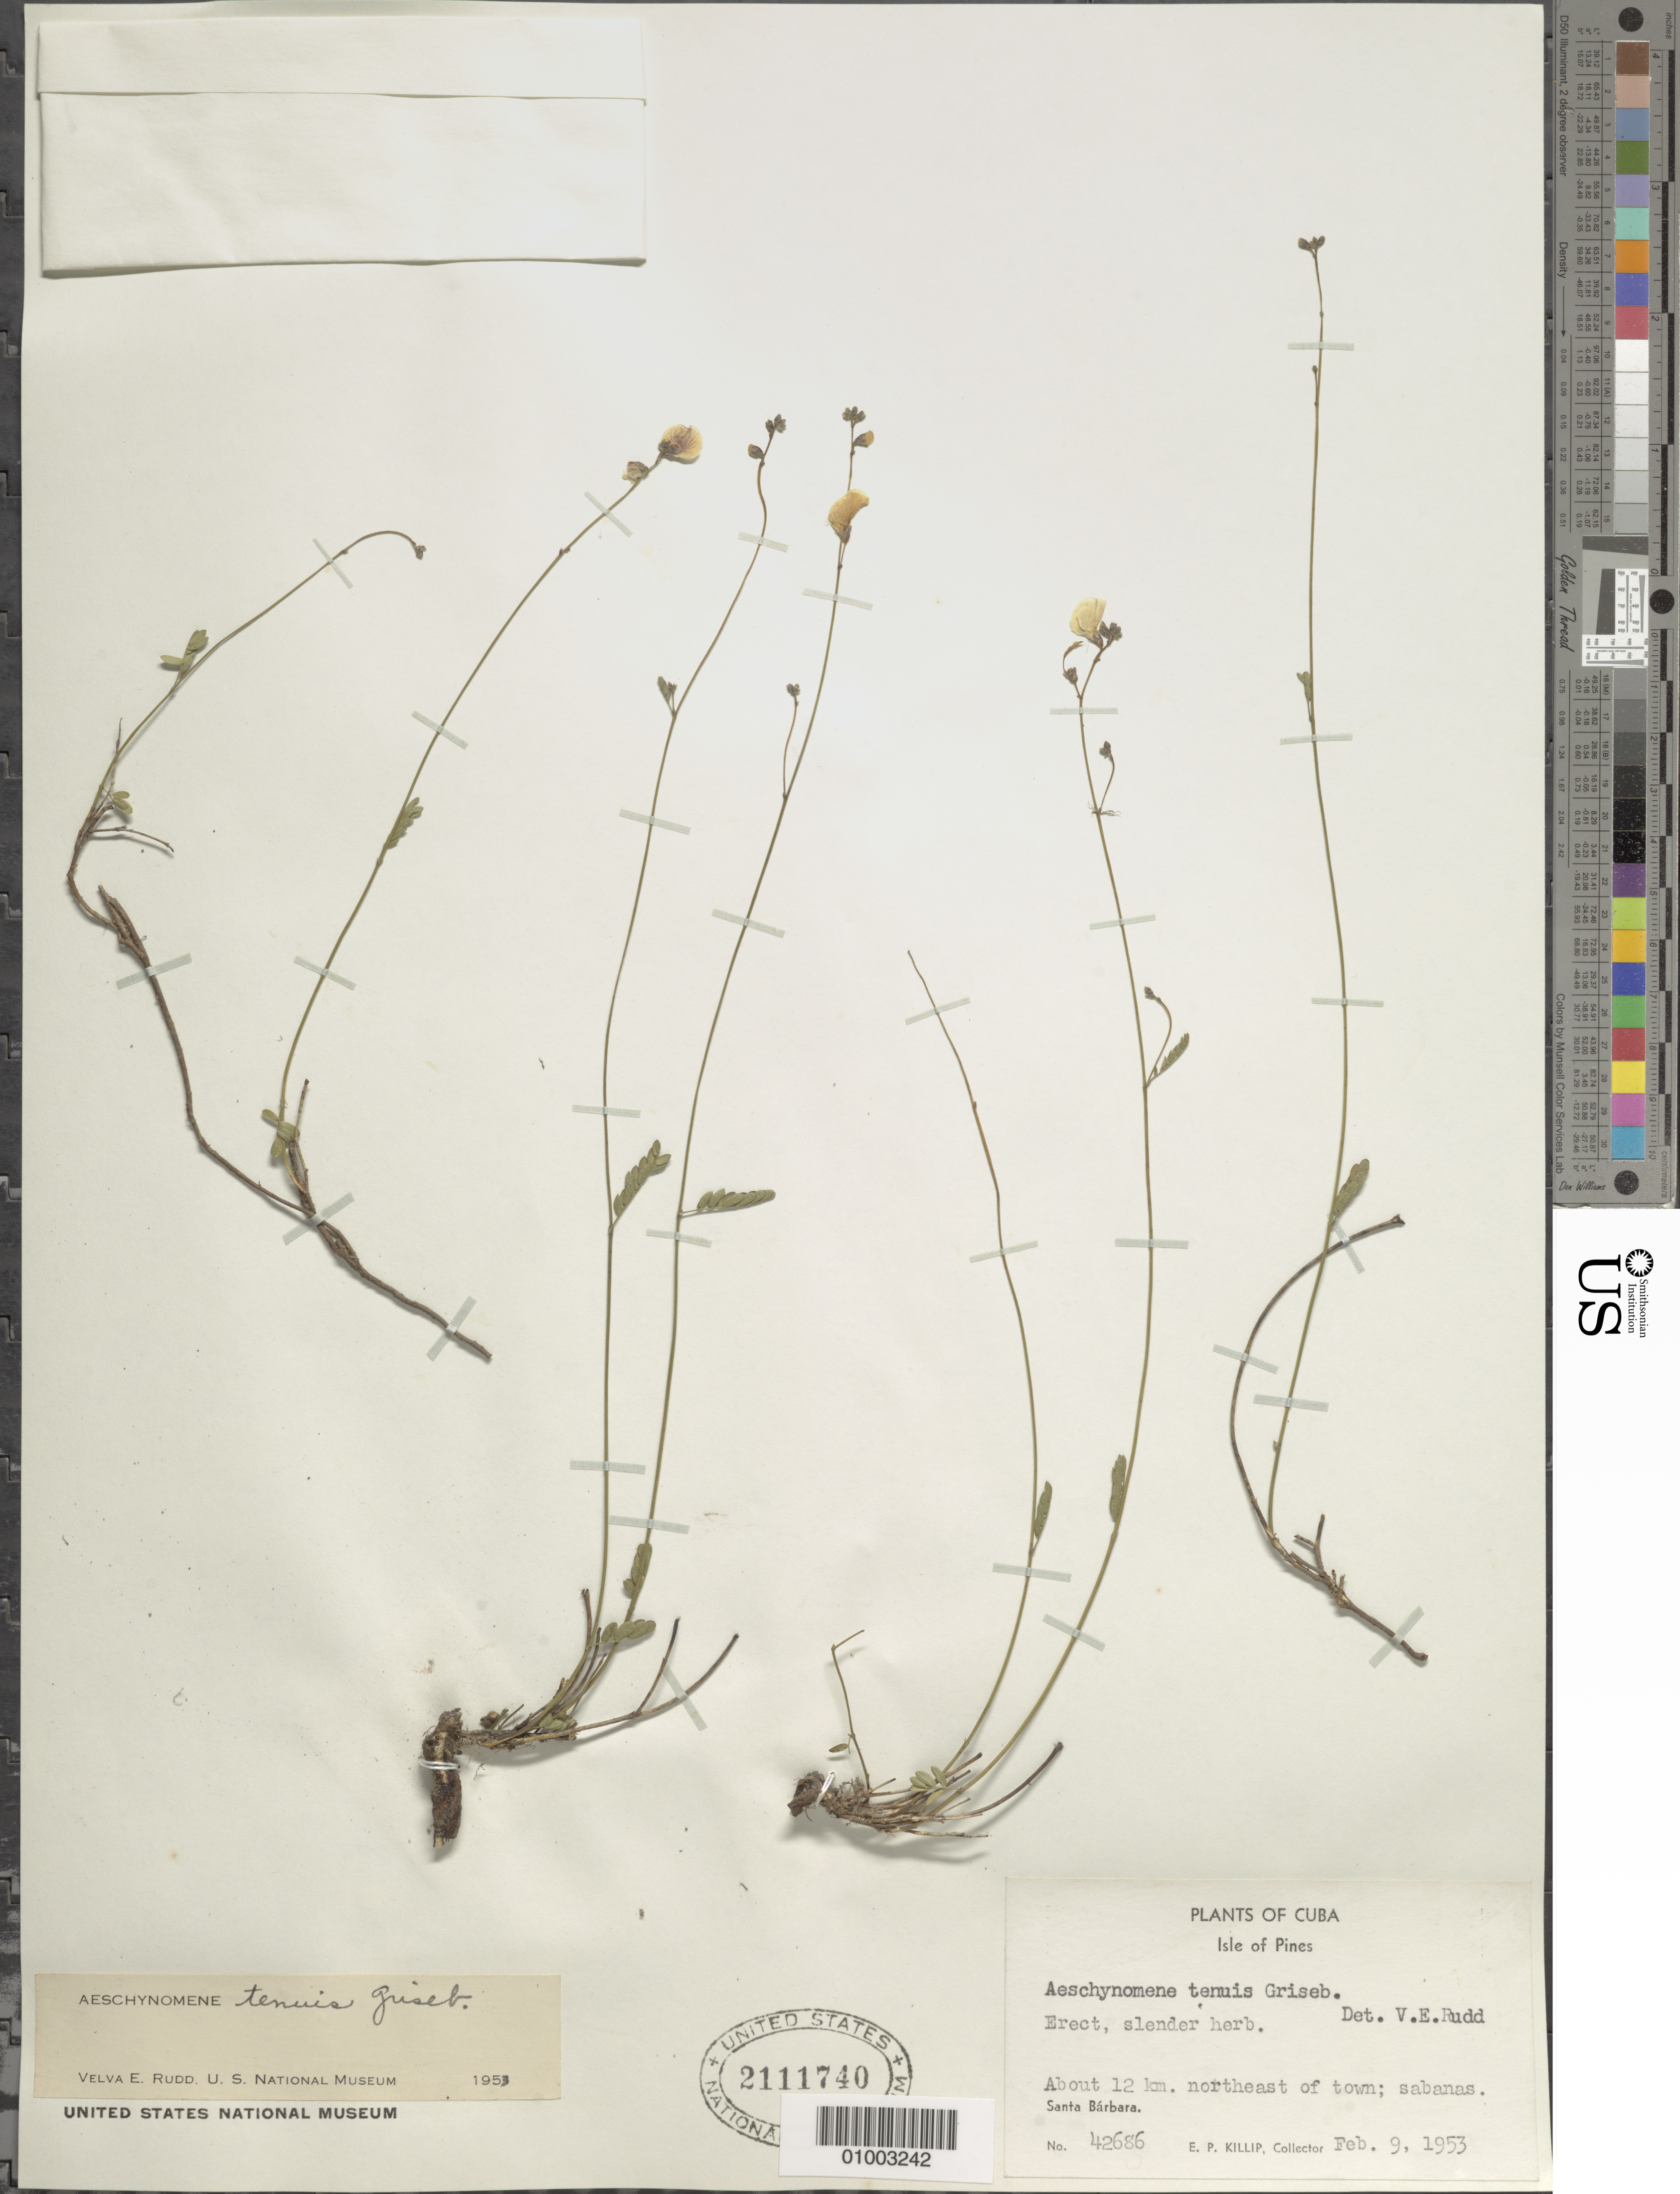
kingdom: Plantae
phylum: Tracheophyta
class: Magnoliopsida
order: Fabales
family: Fabaceae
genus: Aeschynomene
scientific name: Aeschynomene tenuis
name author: Griseb.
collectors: E. P. Killip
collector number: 42686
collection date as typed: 09 Feb 1953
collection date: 1953-02-09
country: Cuba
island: Isla de la Juventud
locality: About 12 km northeast of town, sabanas, Santa Barbara, Isle of Pines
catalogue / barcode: US 2111740